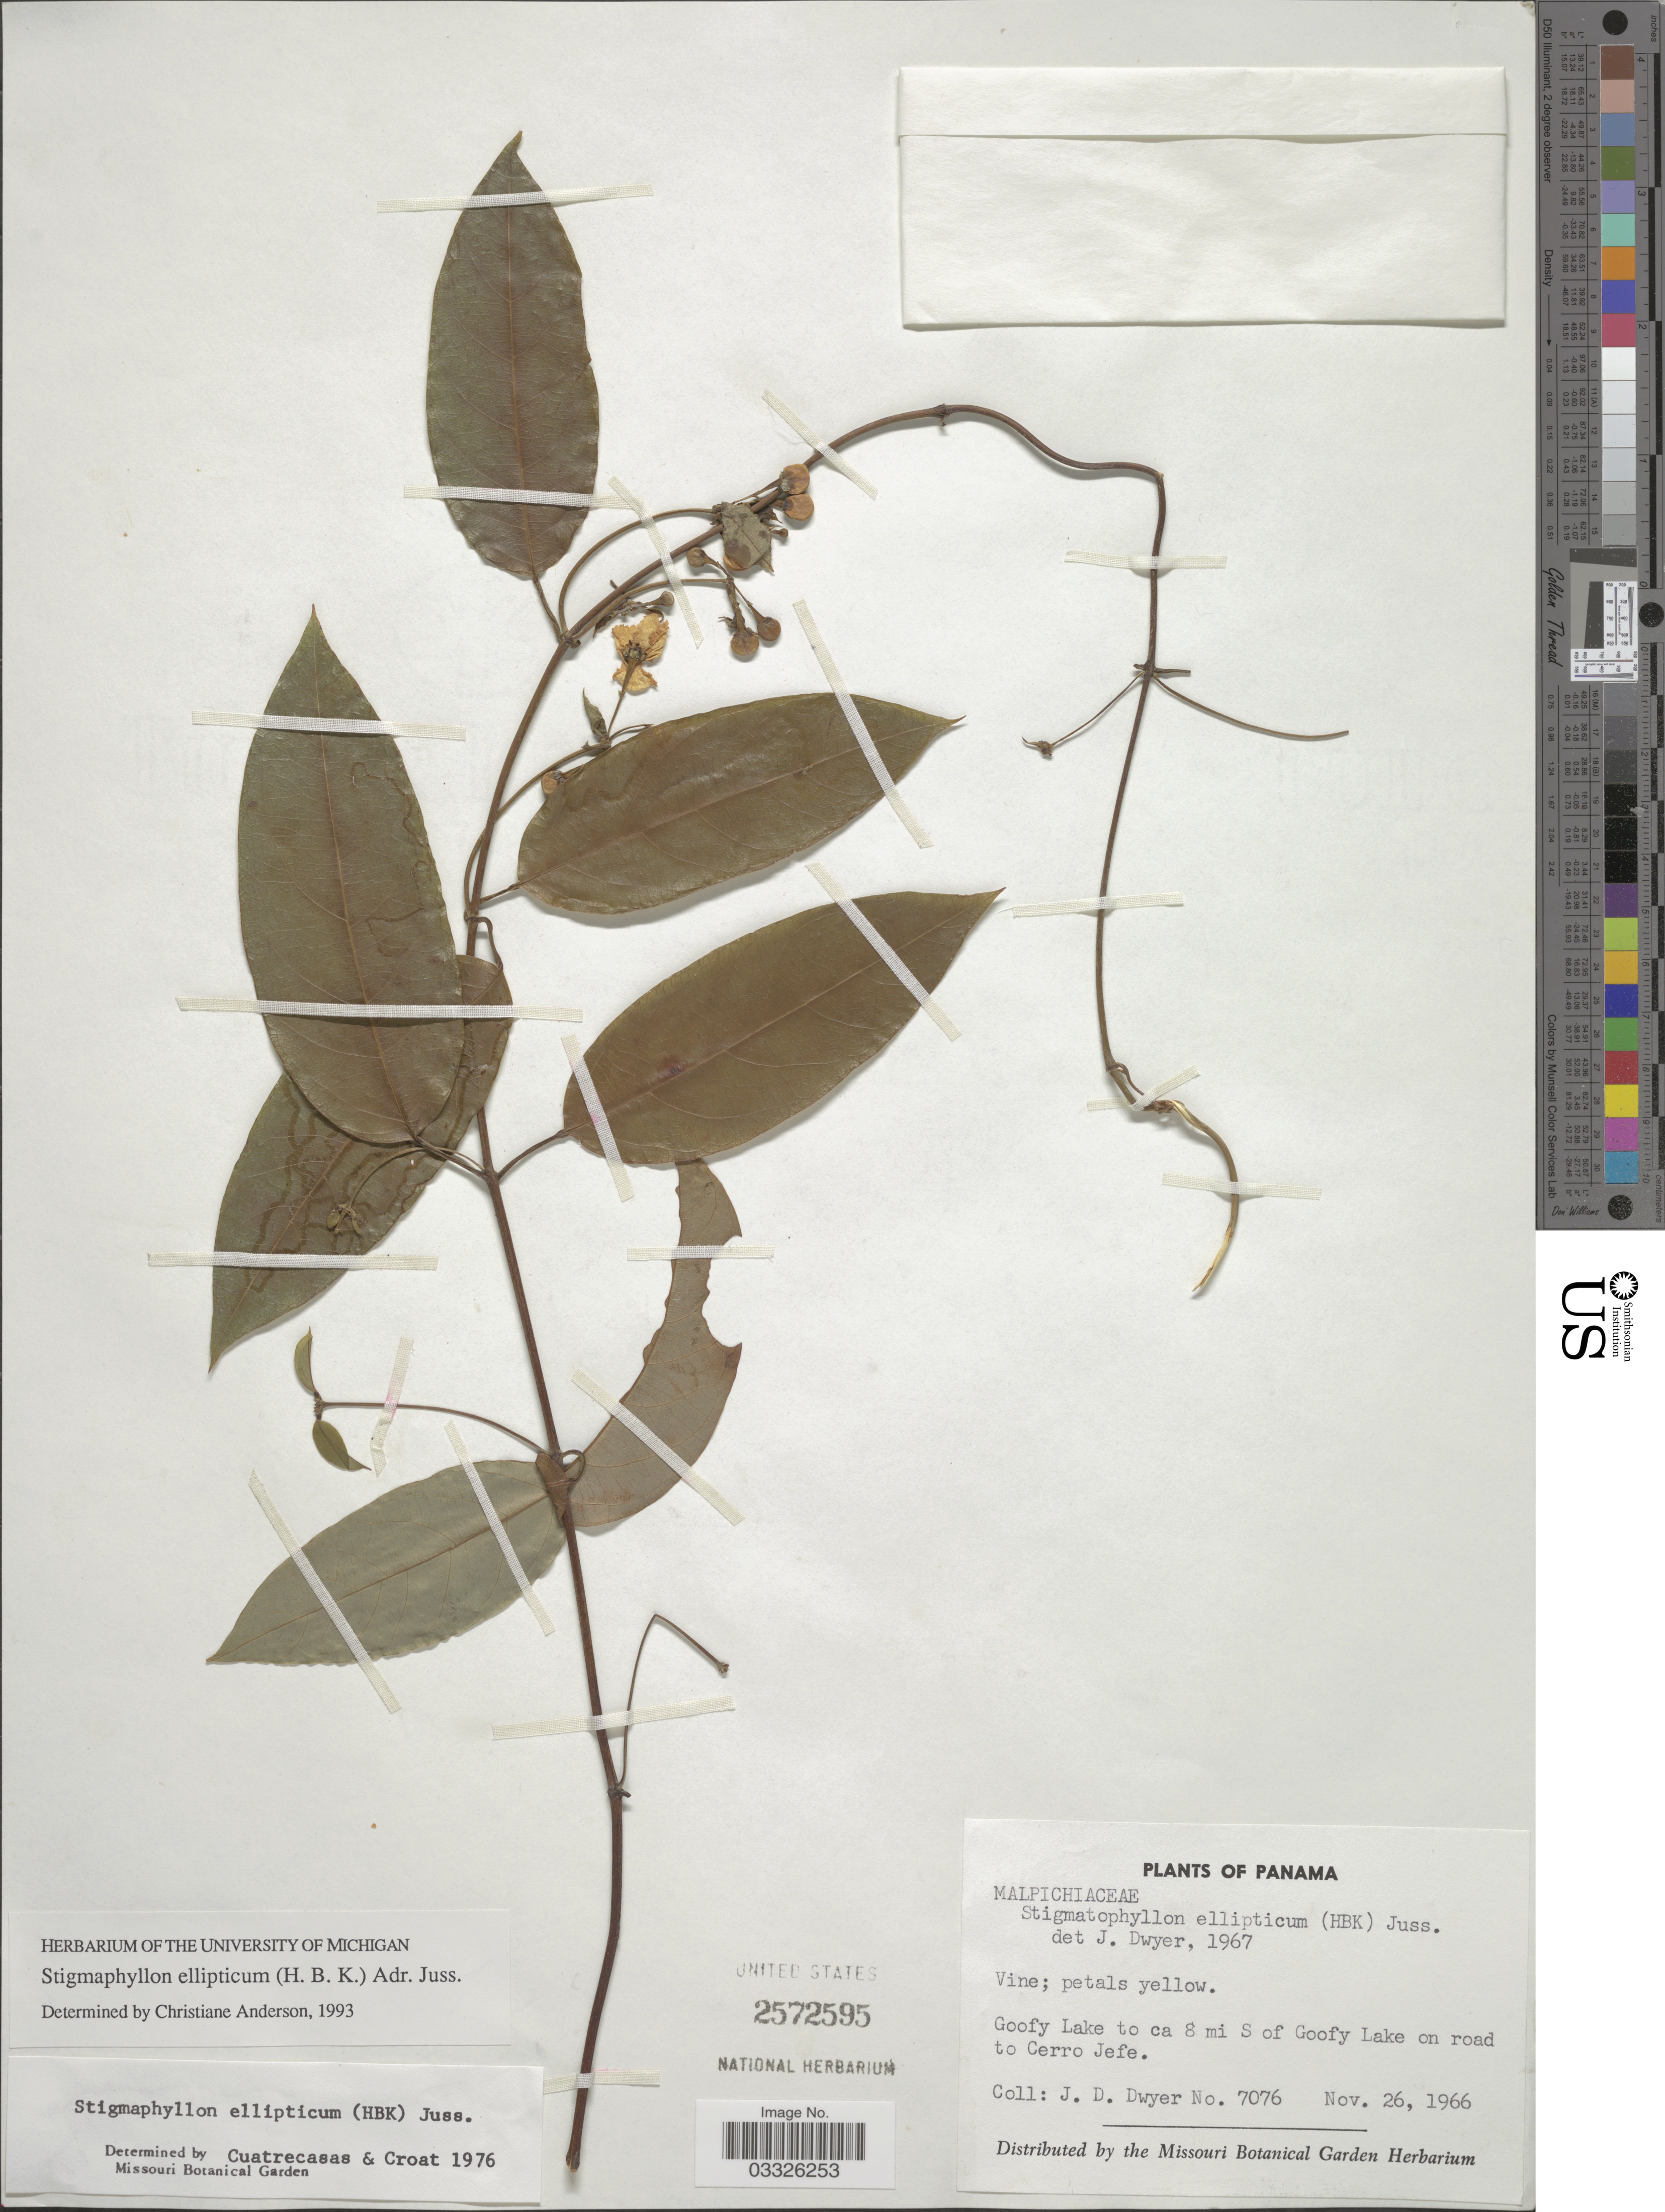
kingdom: Plantae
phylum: Tracheophyta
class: Magnoliopsida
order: Malpighiales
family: Malpighiaceae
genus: Stigmaphyllon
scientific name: Stigmaphyllon ellipticum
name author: (Kunth) A. Juss.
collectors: J. D. Dwyer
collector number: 7076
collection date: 1966-11-26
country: Panama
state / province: Panamá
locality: Goofy Lake to ca 8 mi of Goofy Lake on road to Cerro Jefe.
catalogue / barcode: US 2572595